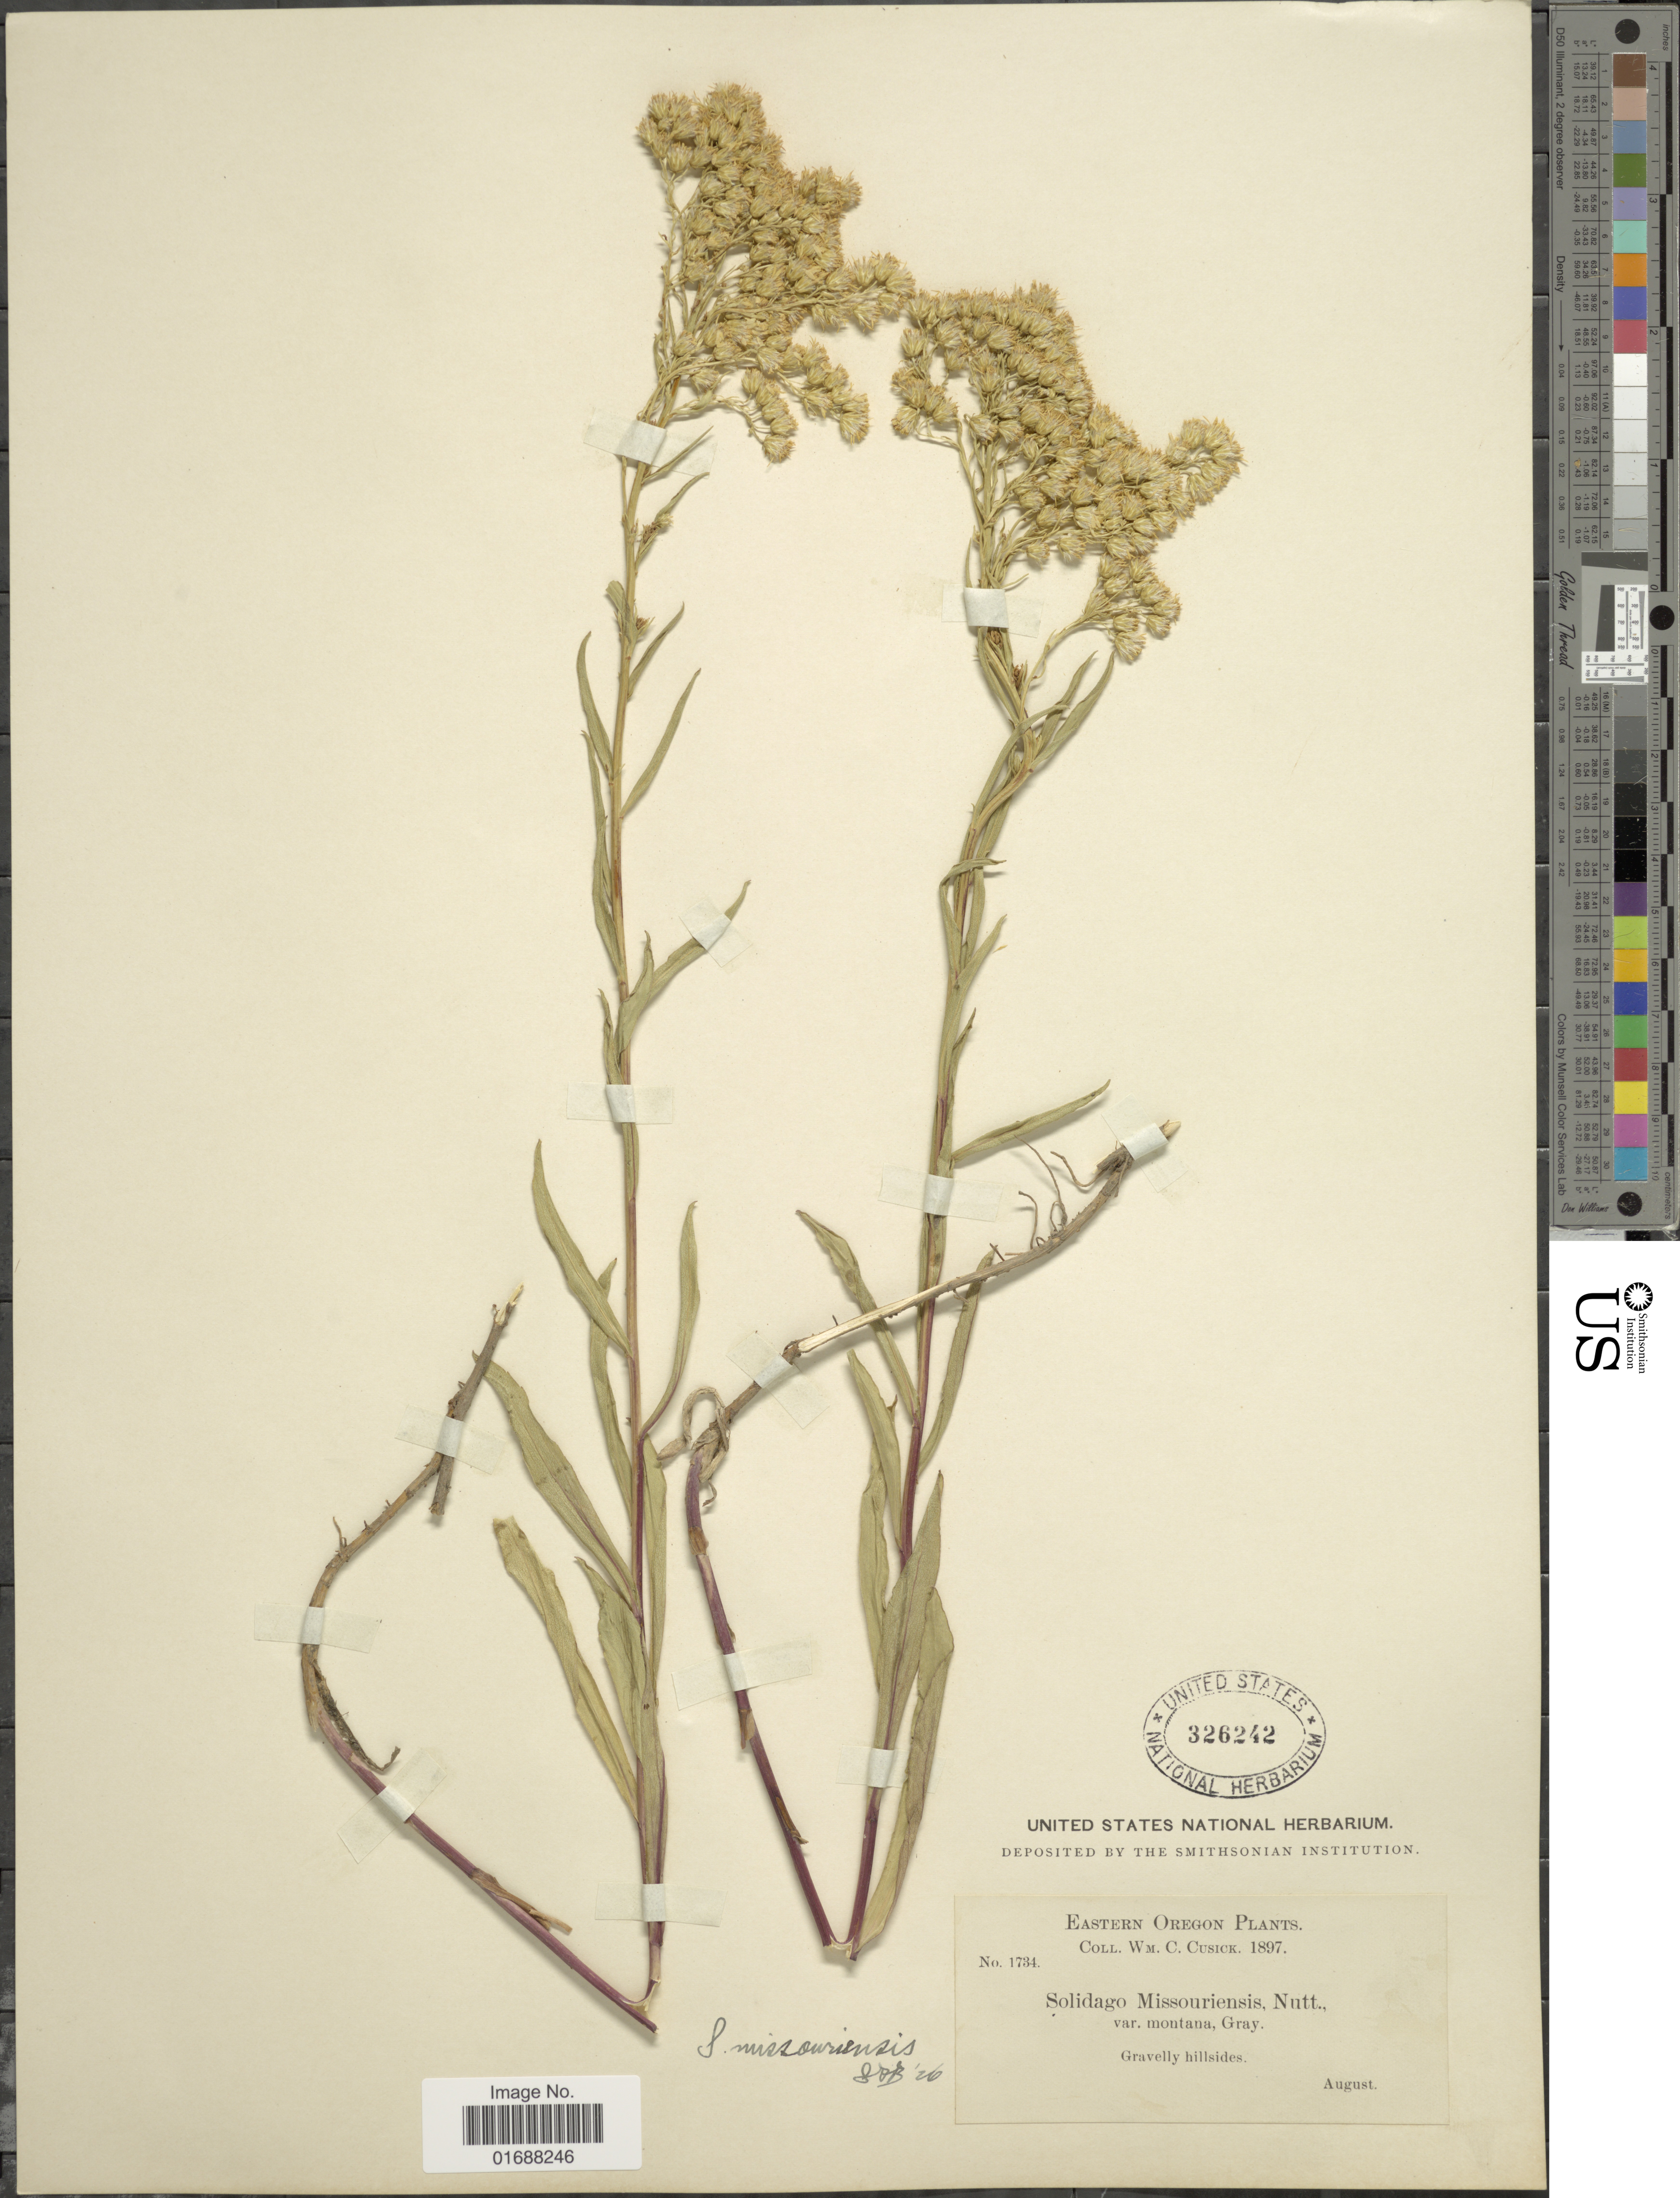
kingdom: Plantae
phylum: Tracheophyta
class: Magnoliopsida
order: Asterales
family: Asteraceae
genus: Solidago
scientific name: Solidago missouriensis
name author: Nutt.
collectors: W. C. Cusick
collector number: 1734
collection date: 1897-08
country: United States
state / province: Oregon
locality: Eastern Oregon, Gravelly hillsides.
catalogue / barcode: US 326242